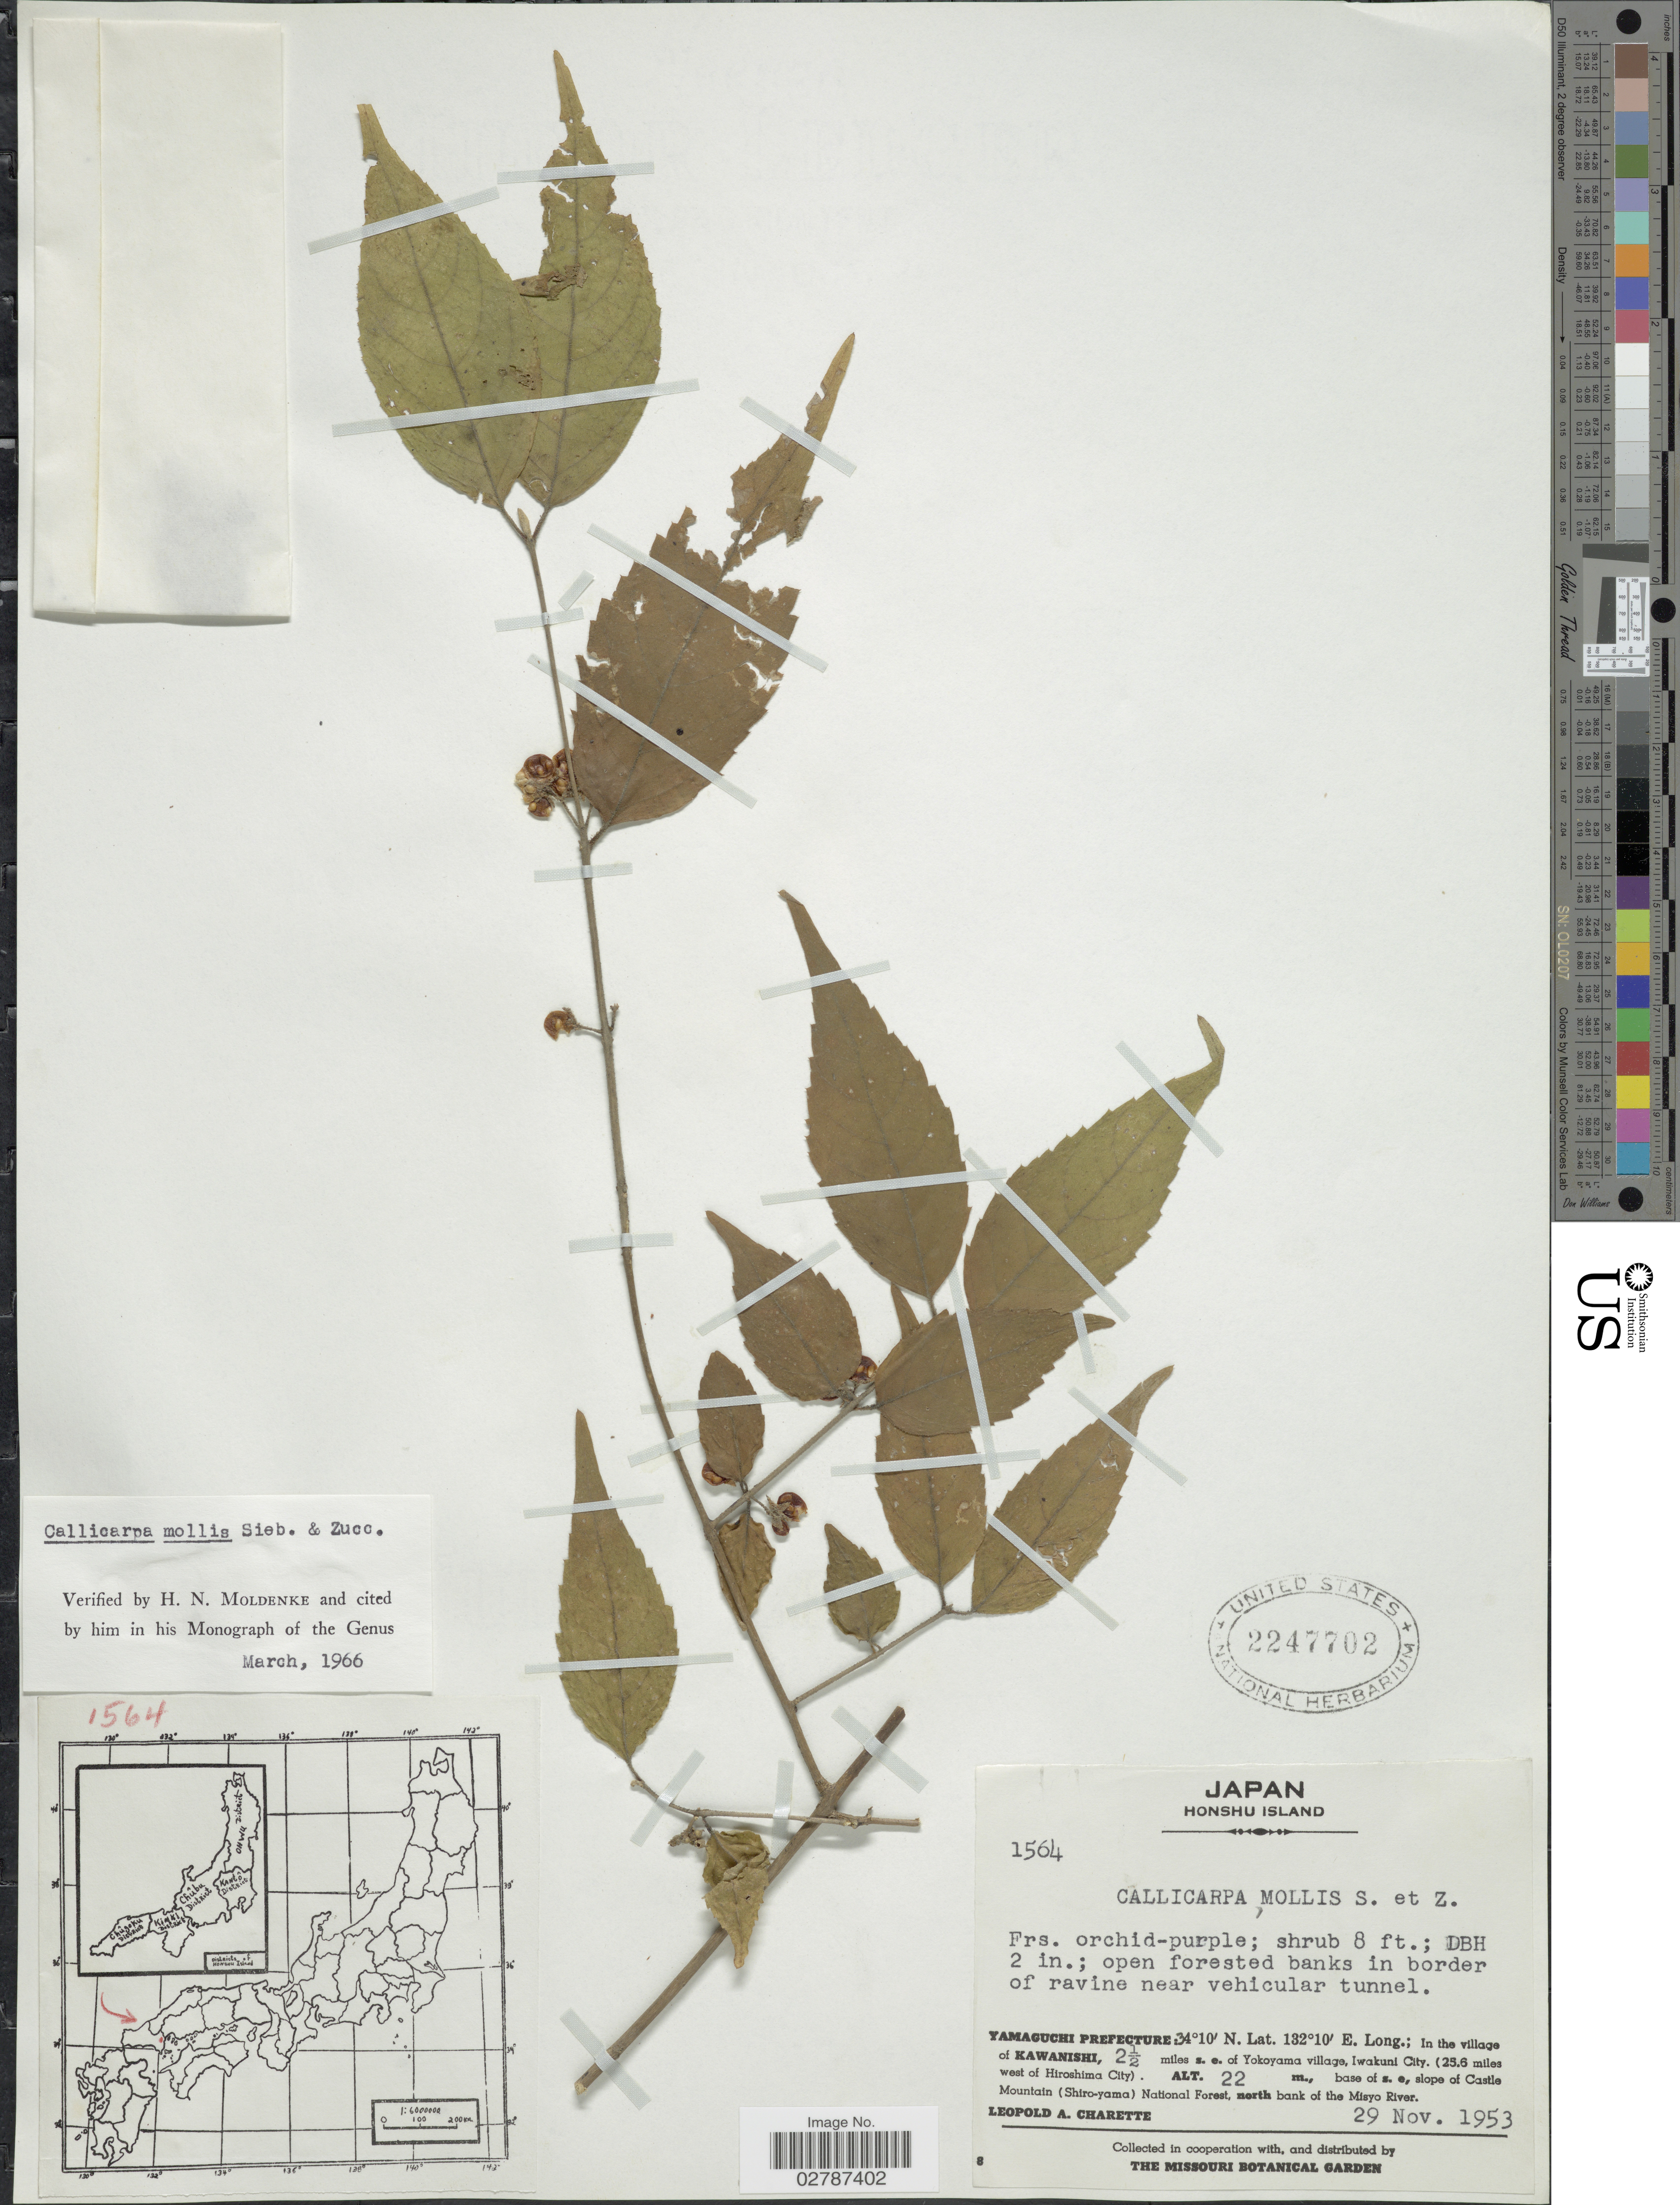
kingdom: Plantae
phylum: Tracheophyta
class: Magnoliopsida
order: Lamiales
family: Lamiaceae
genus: Callicarpa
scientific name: Callicarpa mollis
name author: Siebold & Zucc.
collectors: L. A. Charette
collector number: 1564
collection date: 1953-11-29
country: Japan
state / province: Yamaguti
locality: Honshu Island. Yamaguchi Prefecture: In the village of Kawanishi, 2 ½ miles s.e. of Yokoyama village, Iwakuni City. (25.6 miles west of Hiroshima City), base of s.e, slope of Castle Mountain (Shiro-yama) National Forest, north bank of the Misyo River.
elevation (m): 22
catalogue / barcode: US 2247702